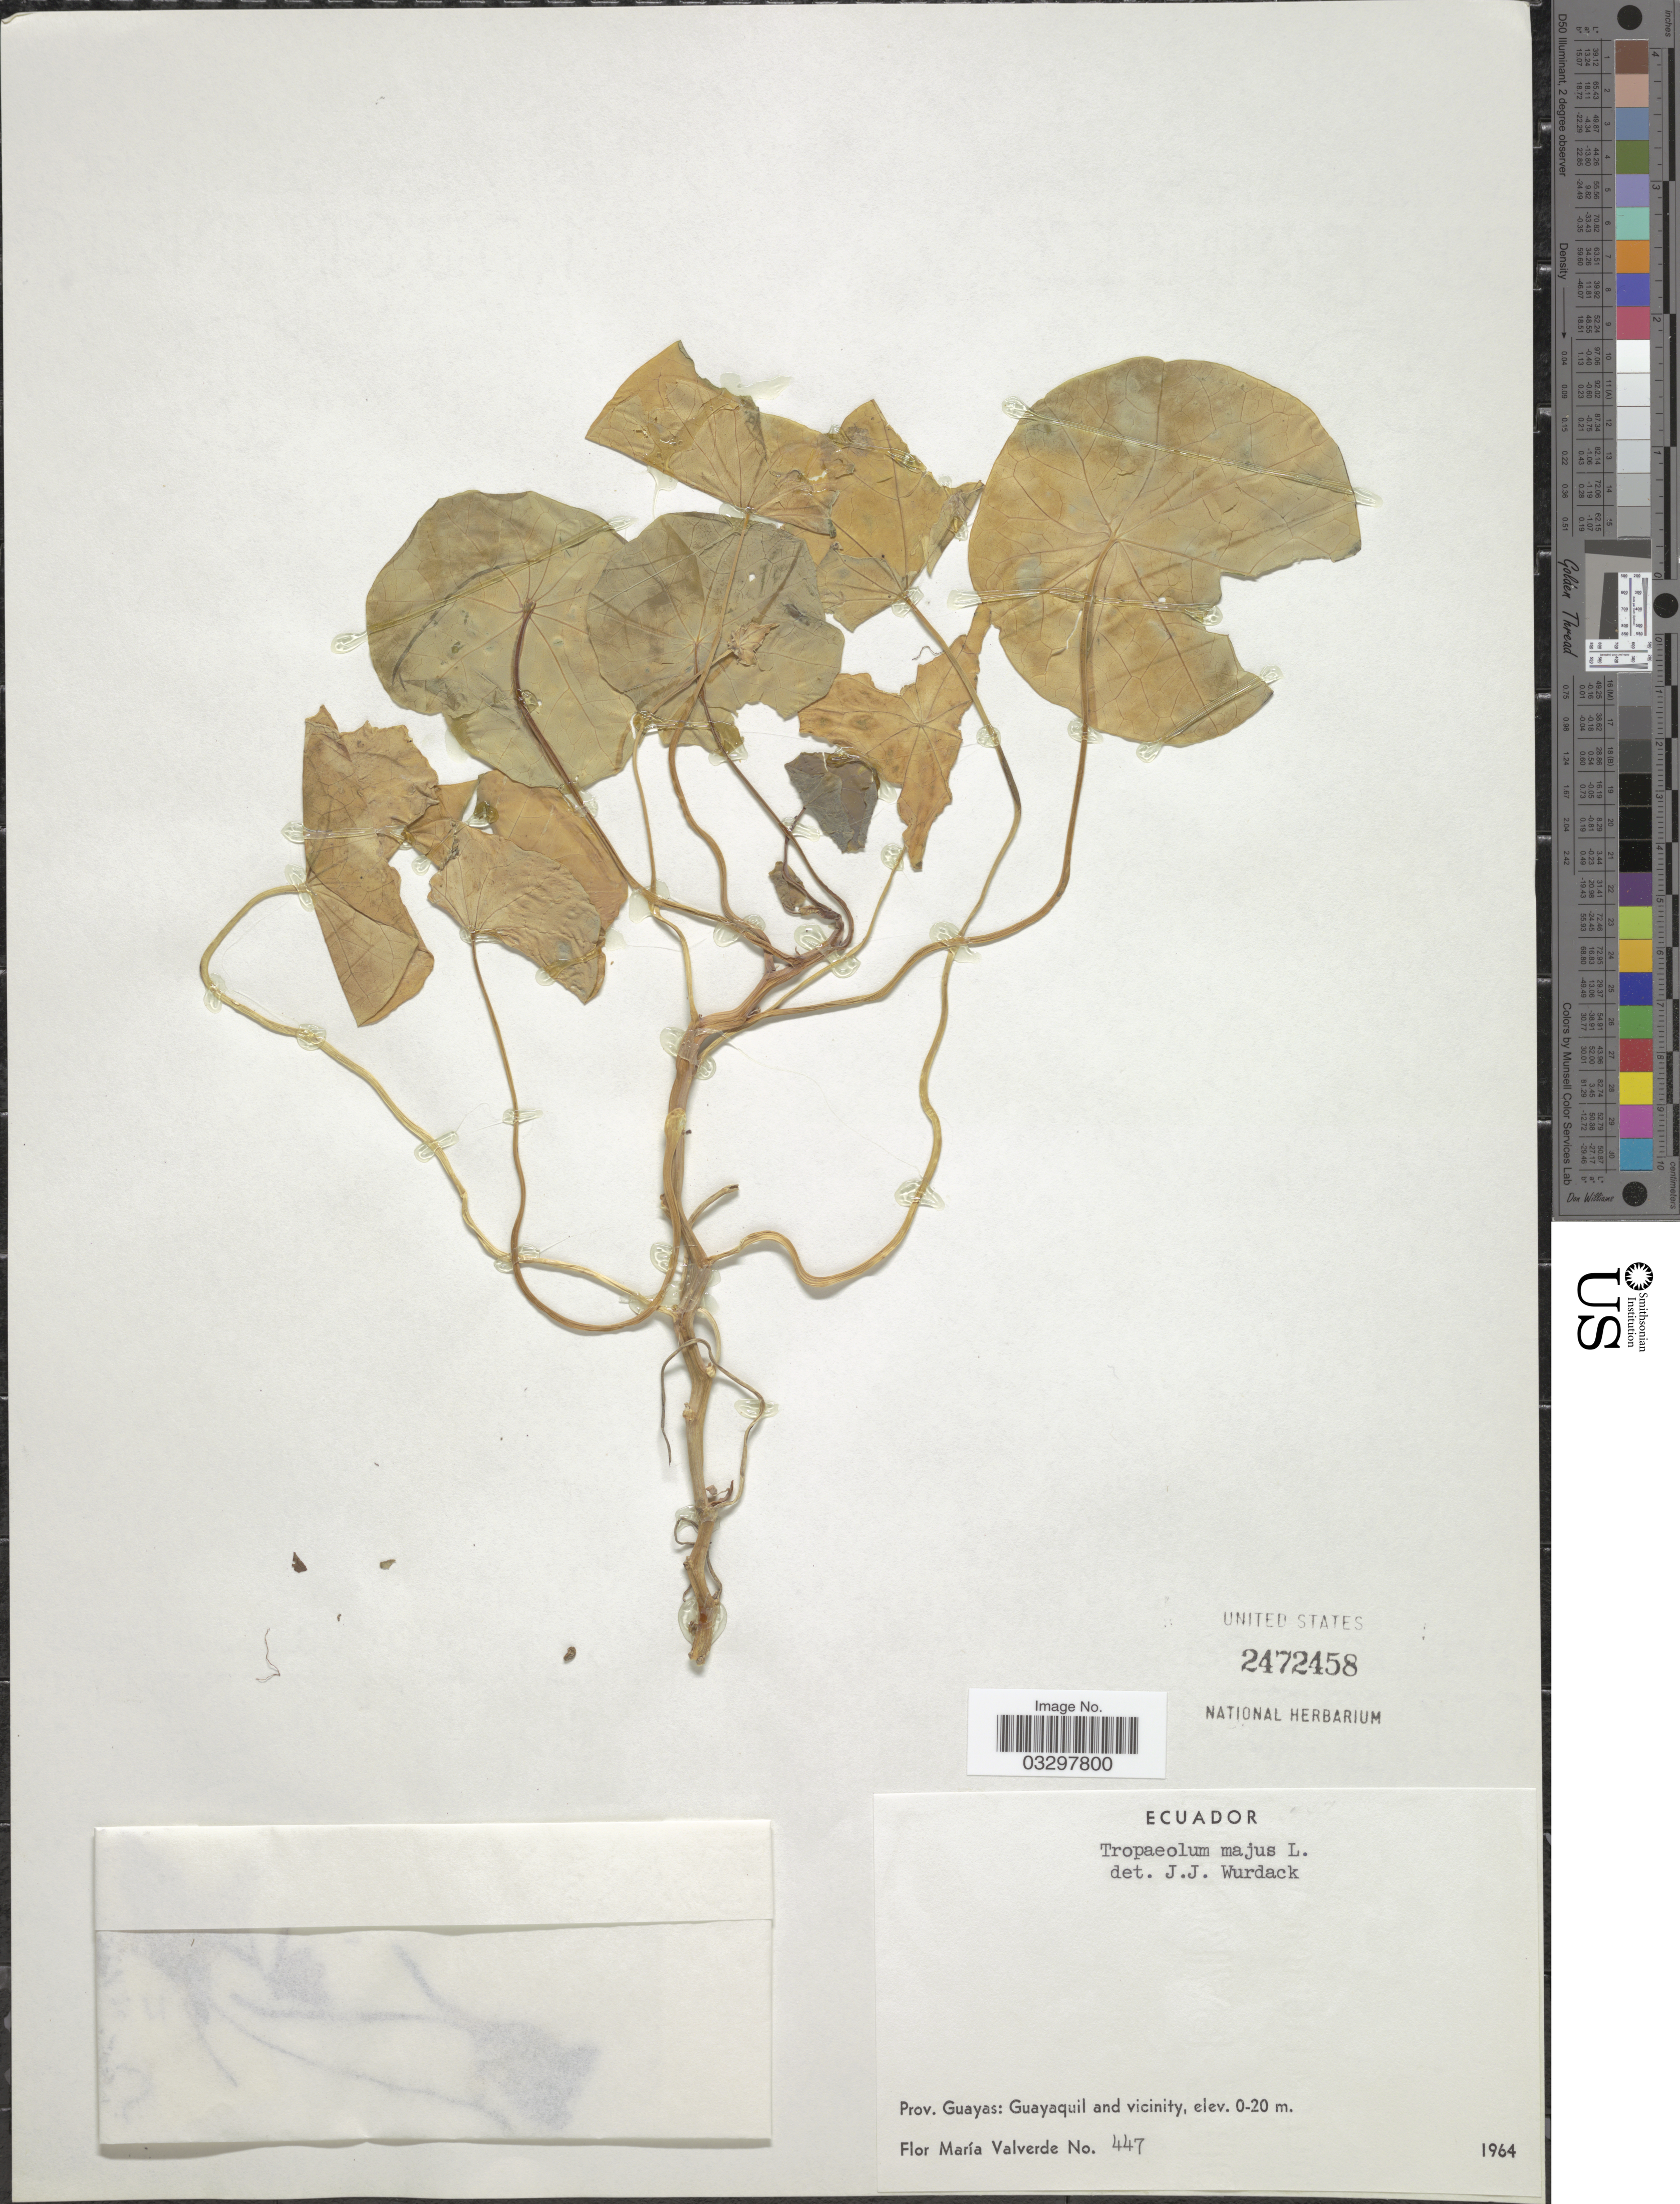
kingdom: Plantae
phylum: Tracheophyta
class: Magnoliopsida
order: Brassicales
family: Tropaeolaceae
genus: Tropaeolum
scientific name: Tropaeolum majus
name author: L.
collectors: F. M. Valverde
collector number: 447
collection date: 1964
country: Ecuador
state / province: Guayas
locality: Guayaquil and vicinity.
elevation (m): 0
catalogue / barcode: US 2472458